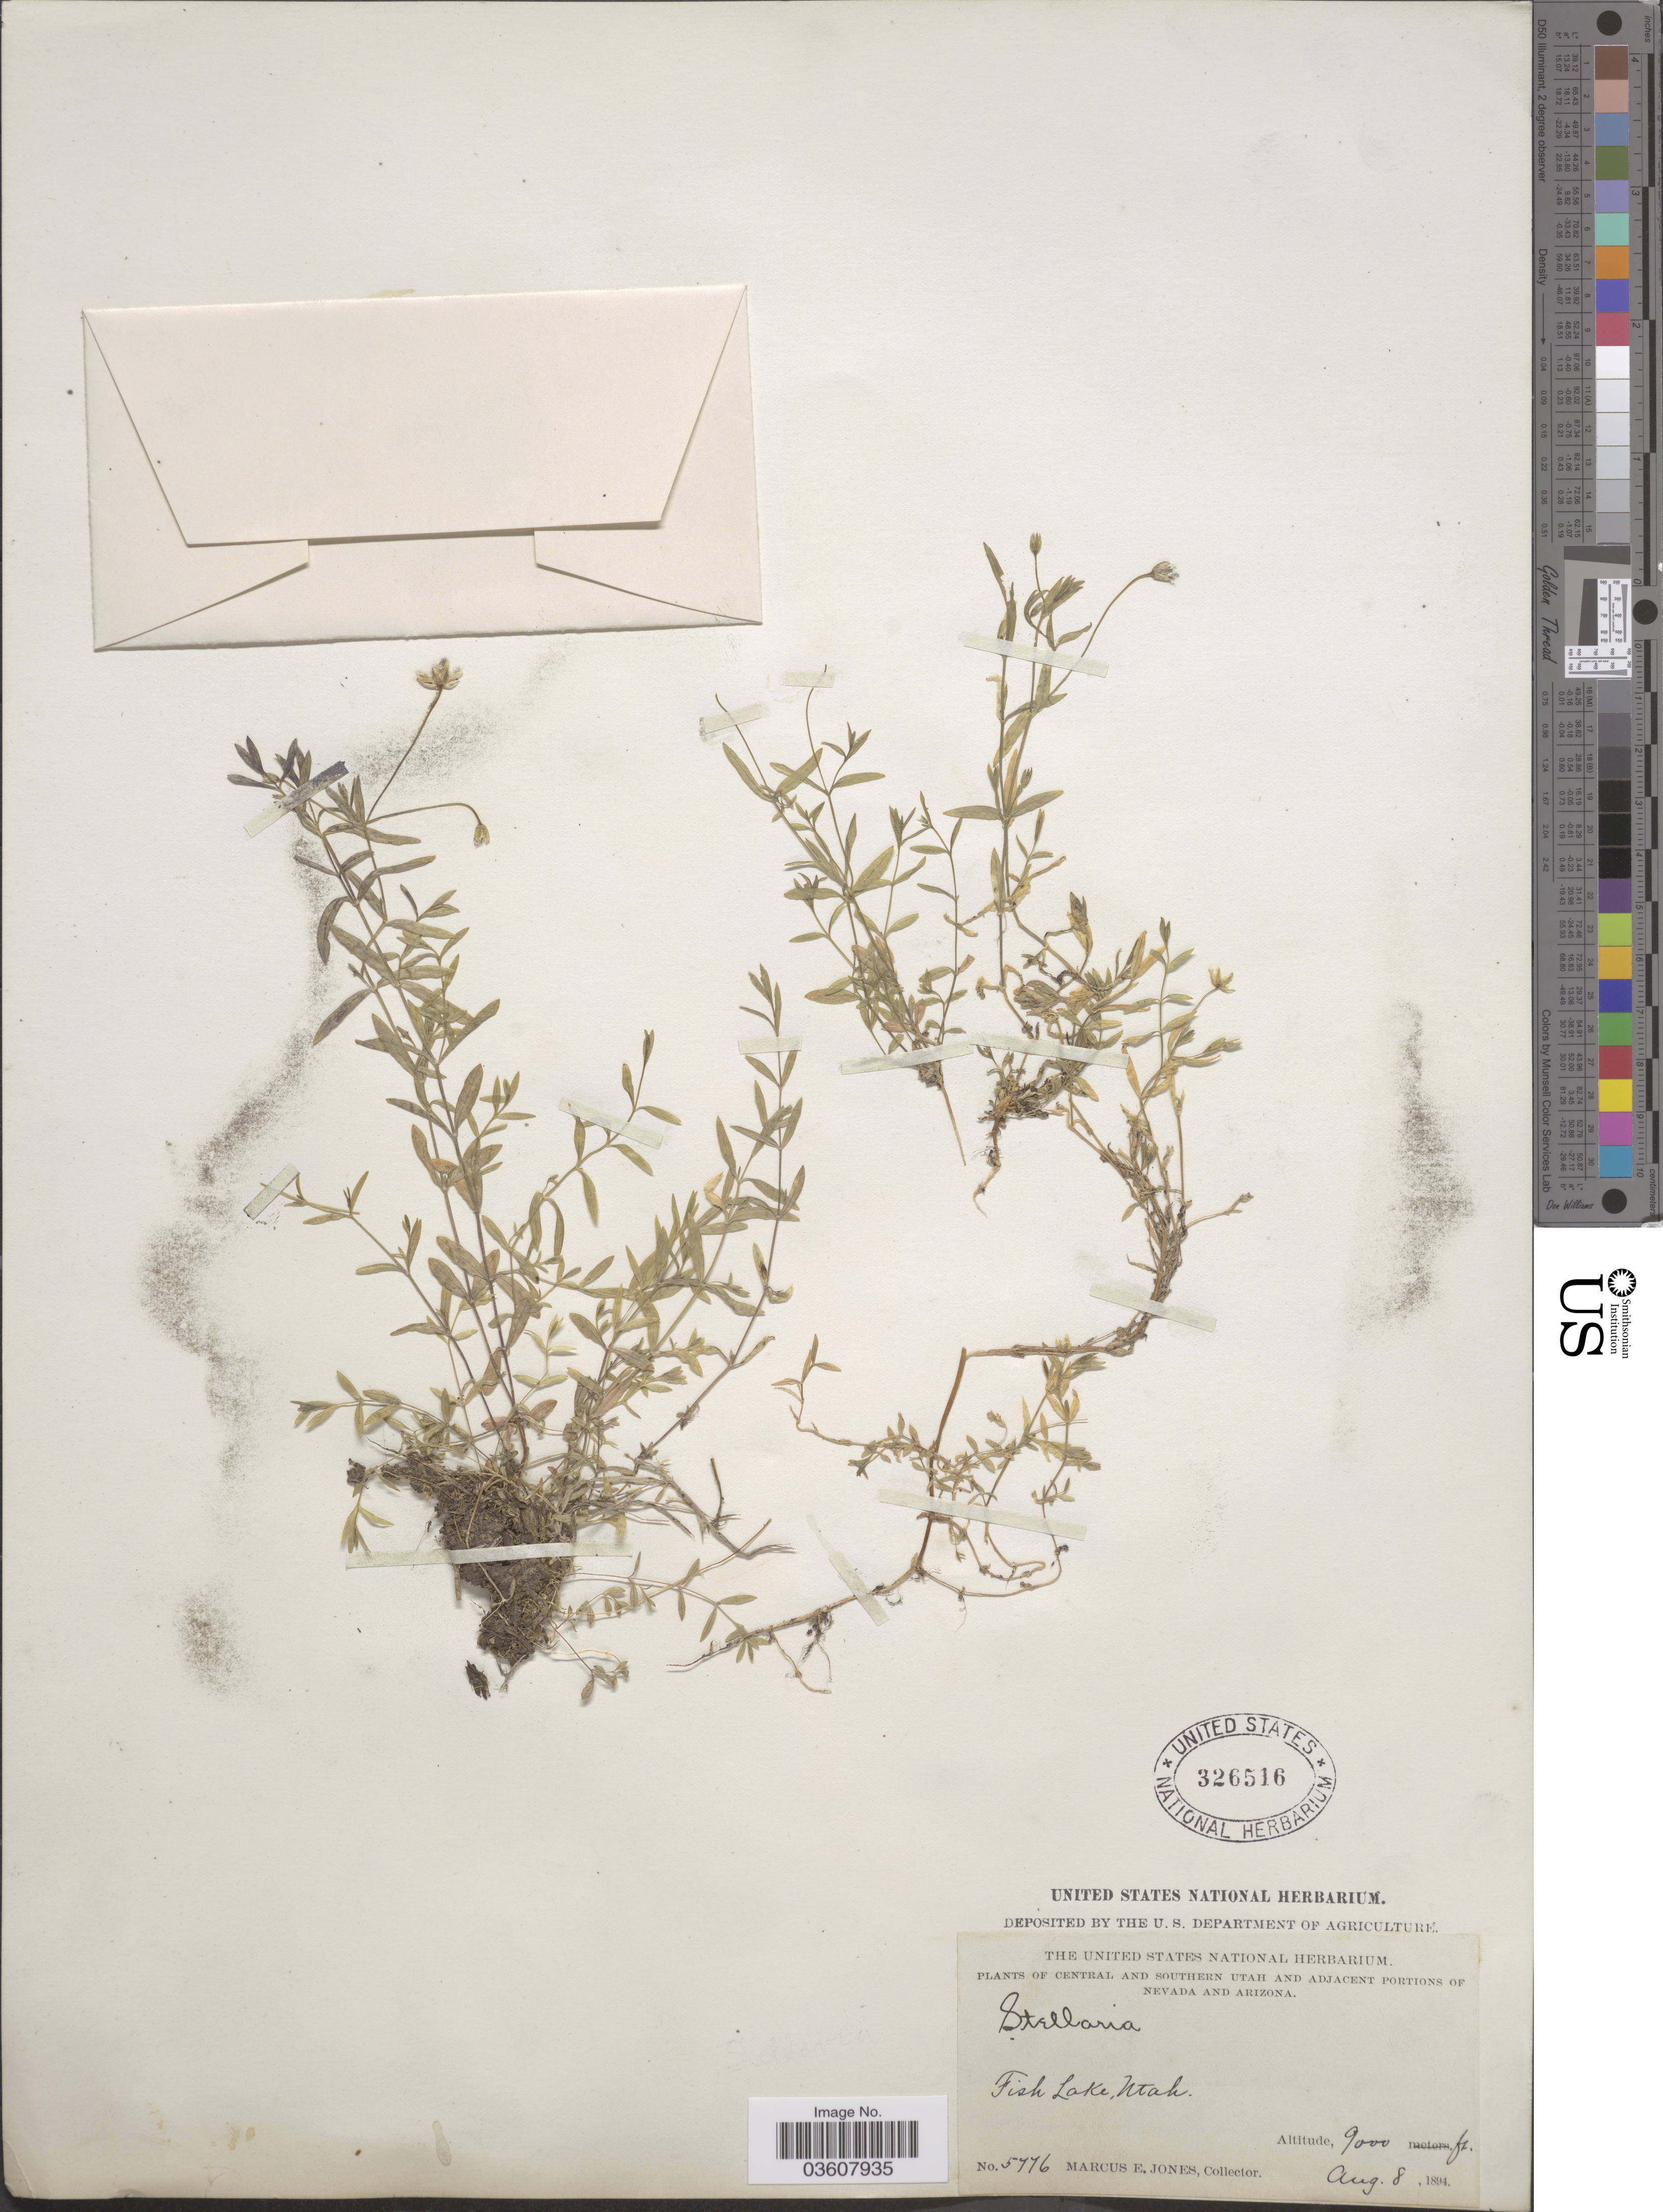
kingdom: Plantae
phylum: Tracheophyta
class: Magnoliopsida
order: Caryophyllales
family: Caryophyllaceae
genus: Stellaria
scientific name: Stellaria crassifolia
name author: Ehrh.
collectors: M. E. Jones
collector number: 5776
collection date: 1894-08-08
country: United States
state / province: Utah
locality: Central and Southern Utah, Fish Lake.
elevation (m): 2743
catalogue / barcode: US 326516